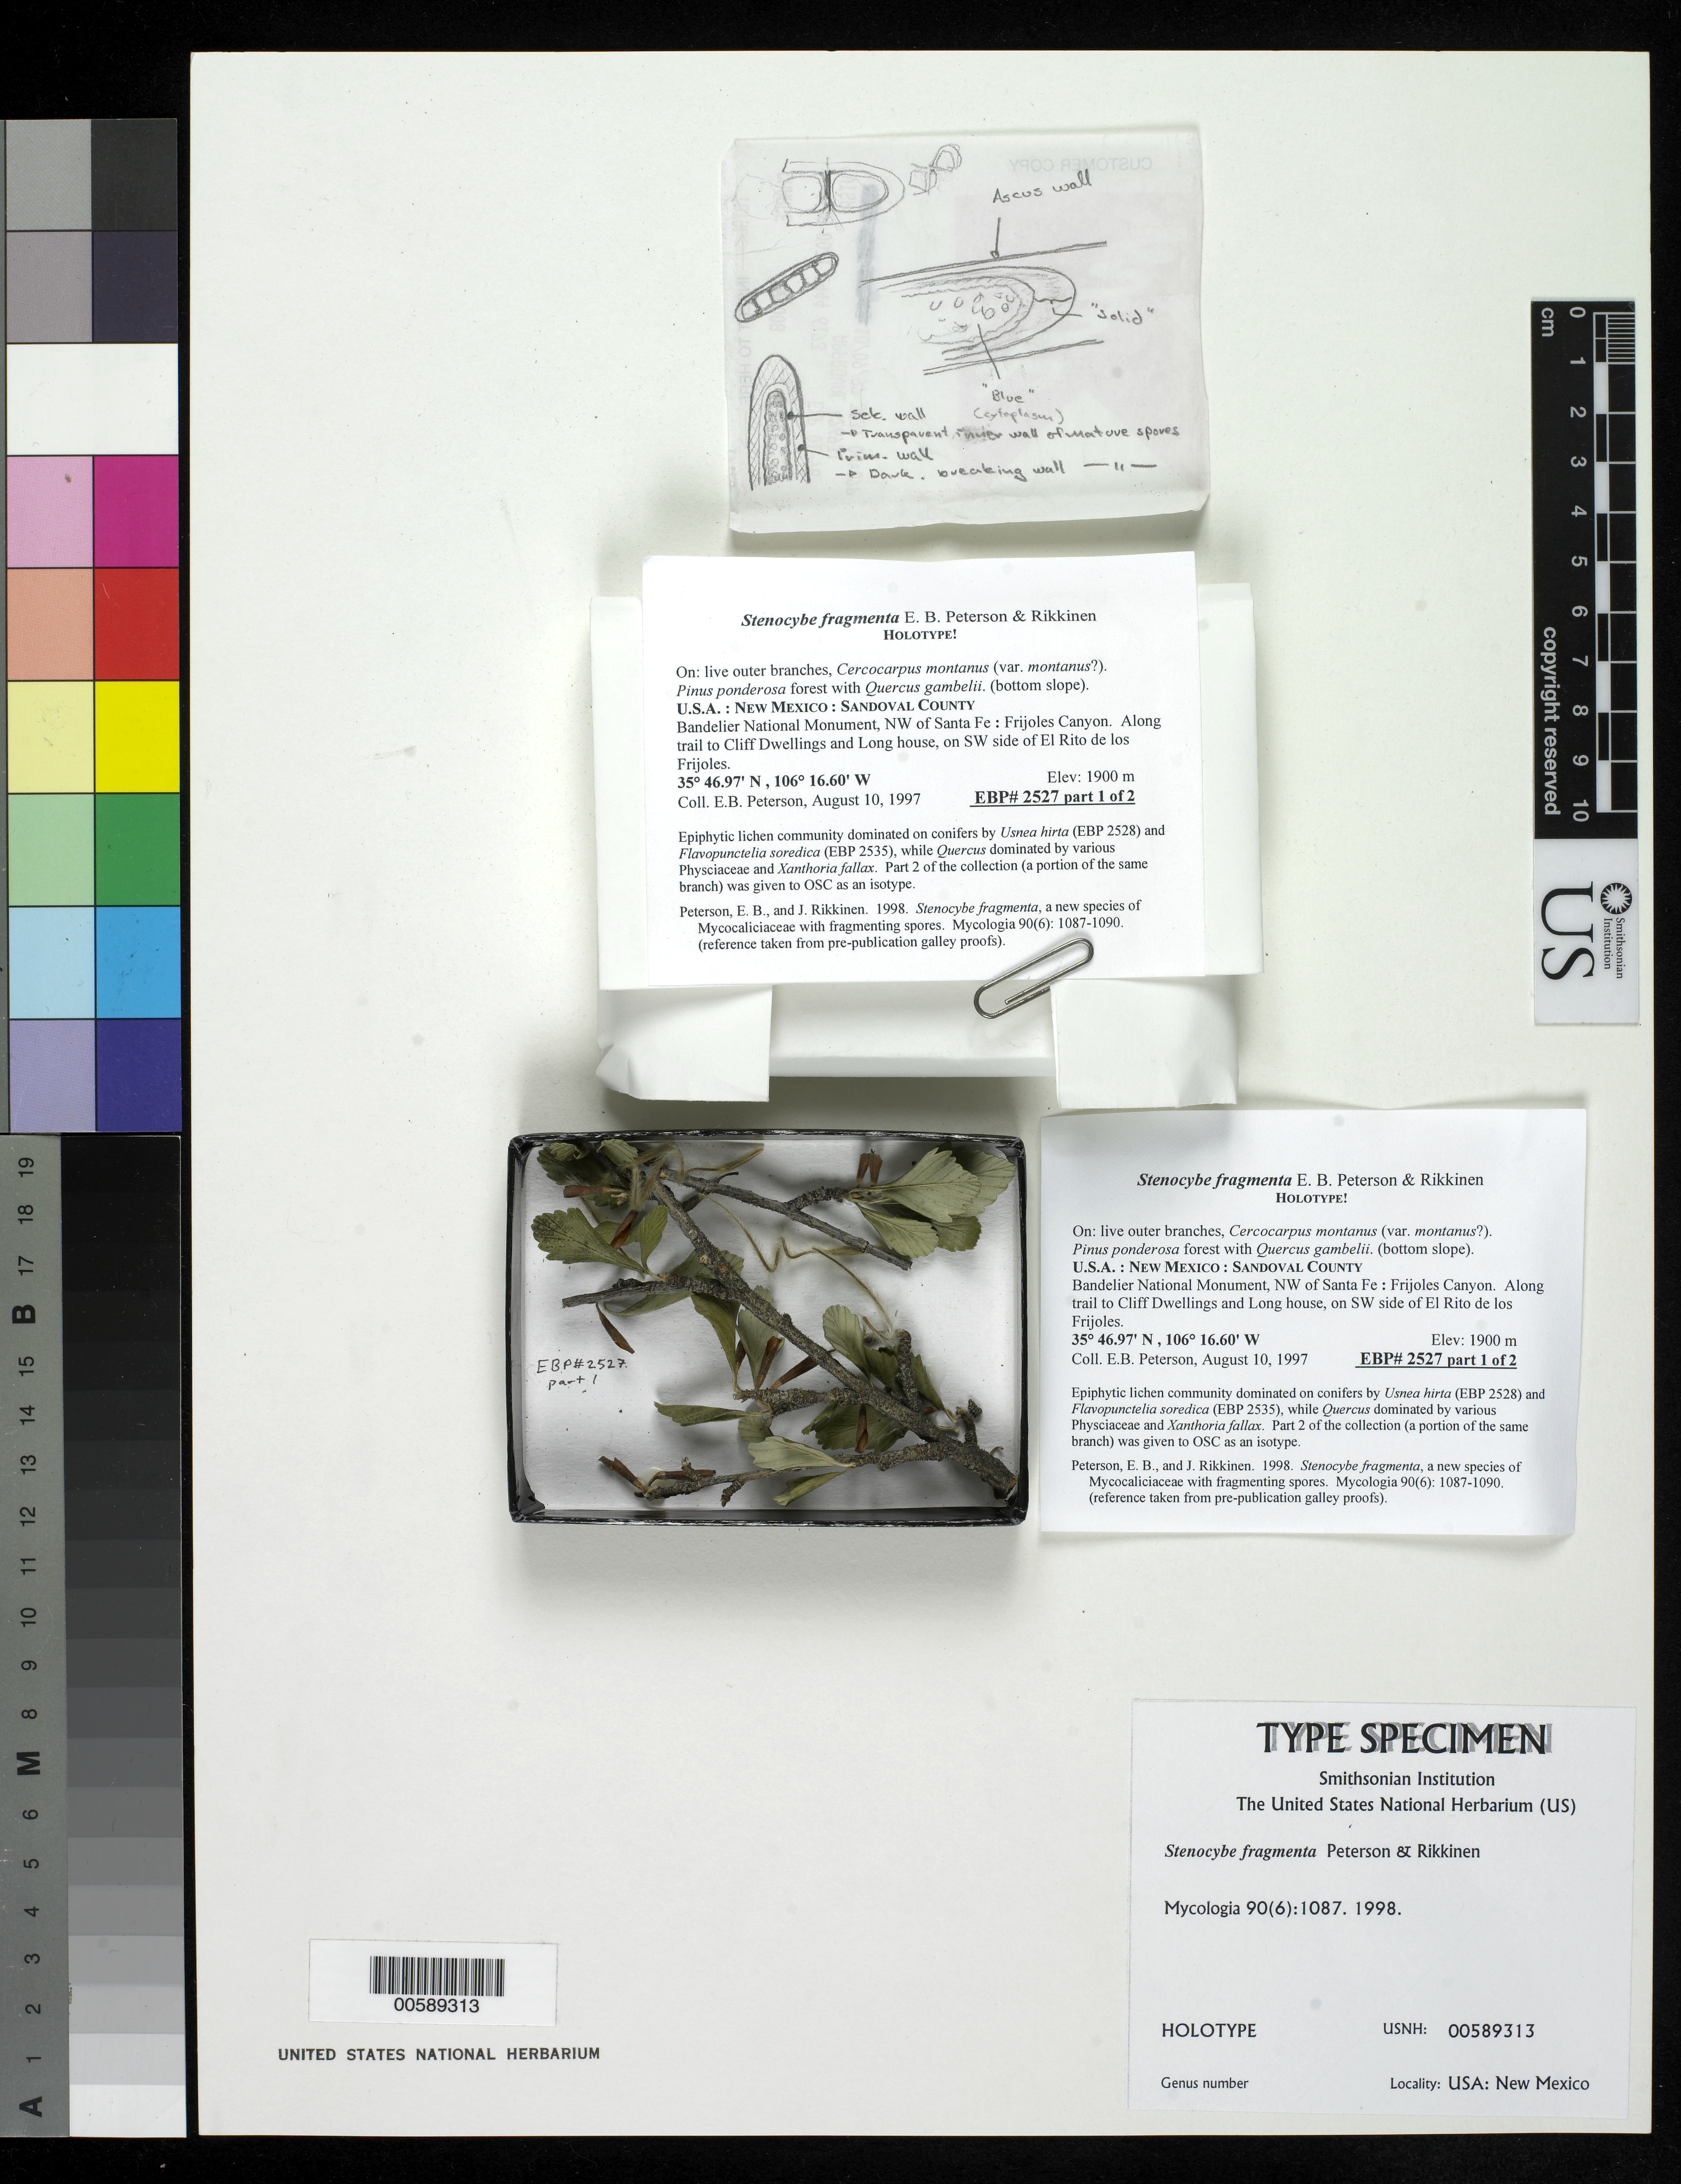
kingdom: Fungi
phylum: Ascomycota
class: Eurotiomycetes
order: Mycocaliciales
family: Mycocaliciaceae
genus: Stenocybe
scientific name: Stenocybe fragmenta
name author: E.B. Peterson & Rikkinen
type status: Holotype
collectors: E. B. Peterson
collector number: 2527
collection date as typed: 10 Aug 1997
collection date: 1997-08-10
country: United States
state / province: New Mexico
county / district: Sandoval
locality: Bandelier National Monument, NW of Santa Fe, Frijoles Canyon, trail to cliff dwellings & long house, SE side of El Rio.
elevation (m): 1900